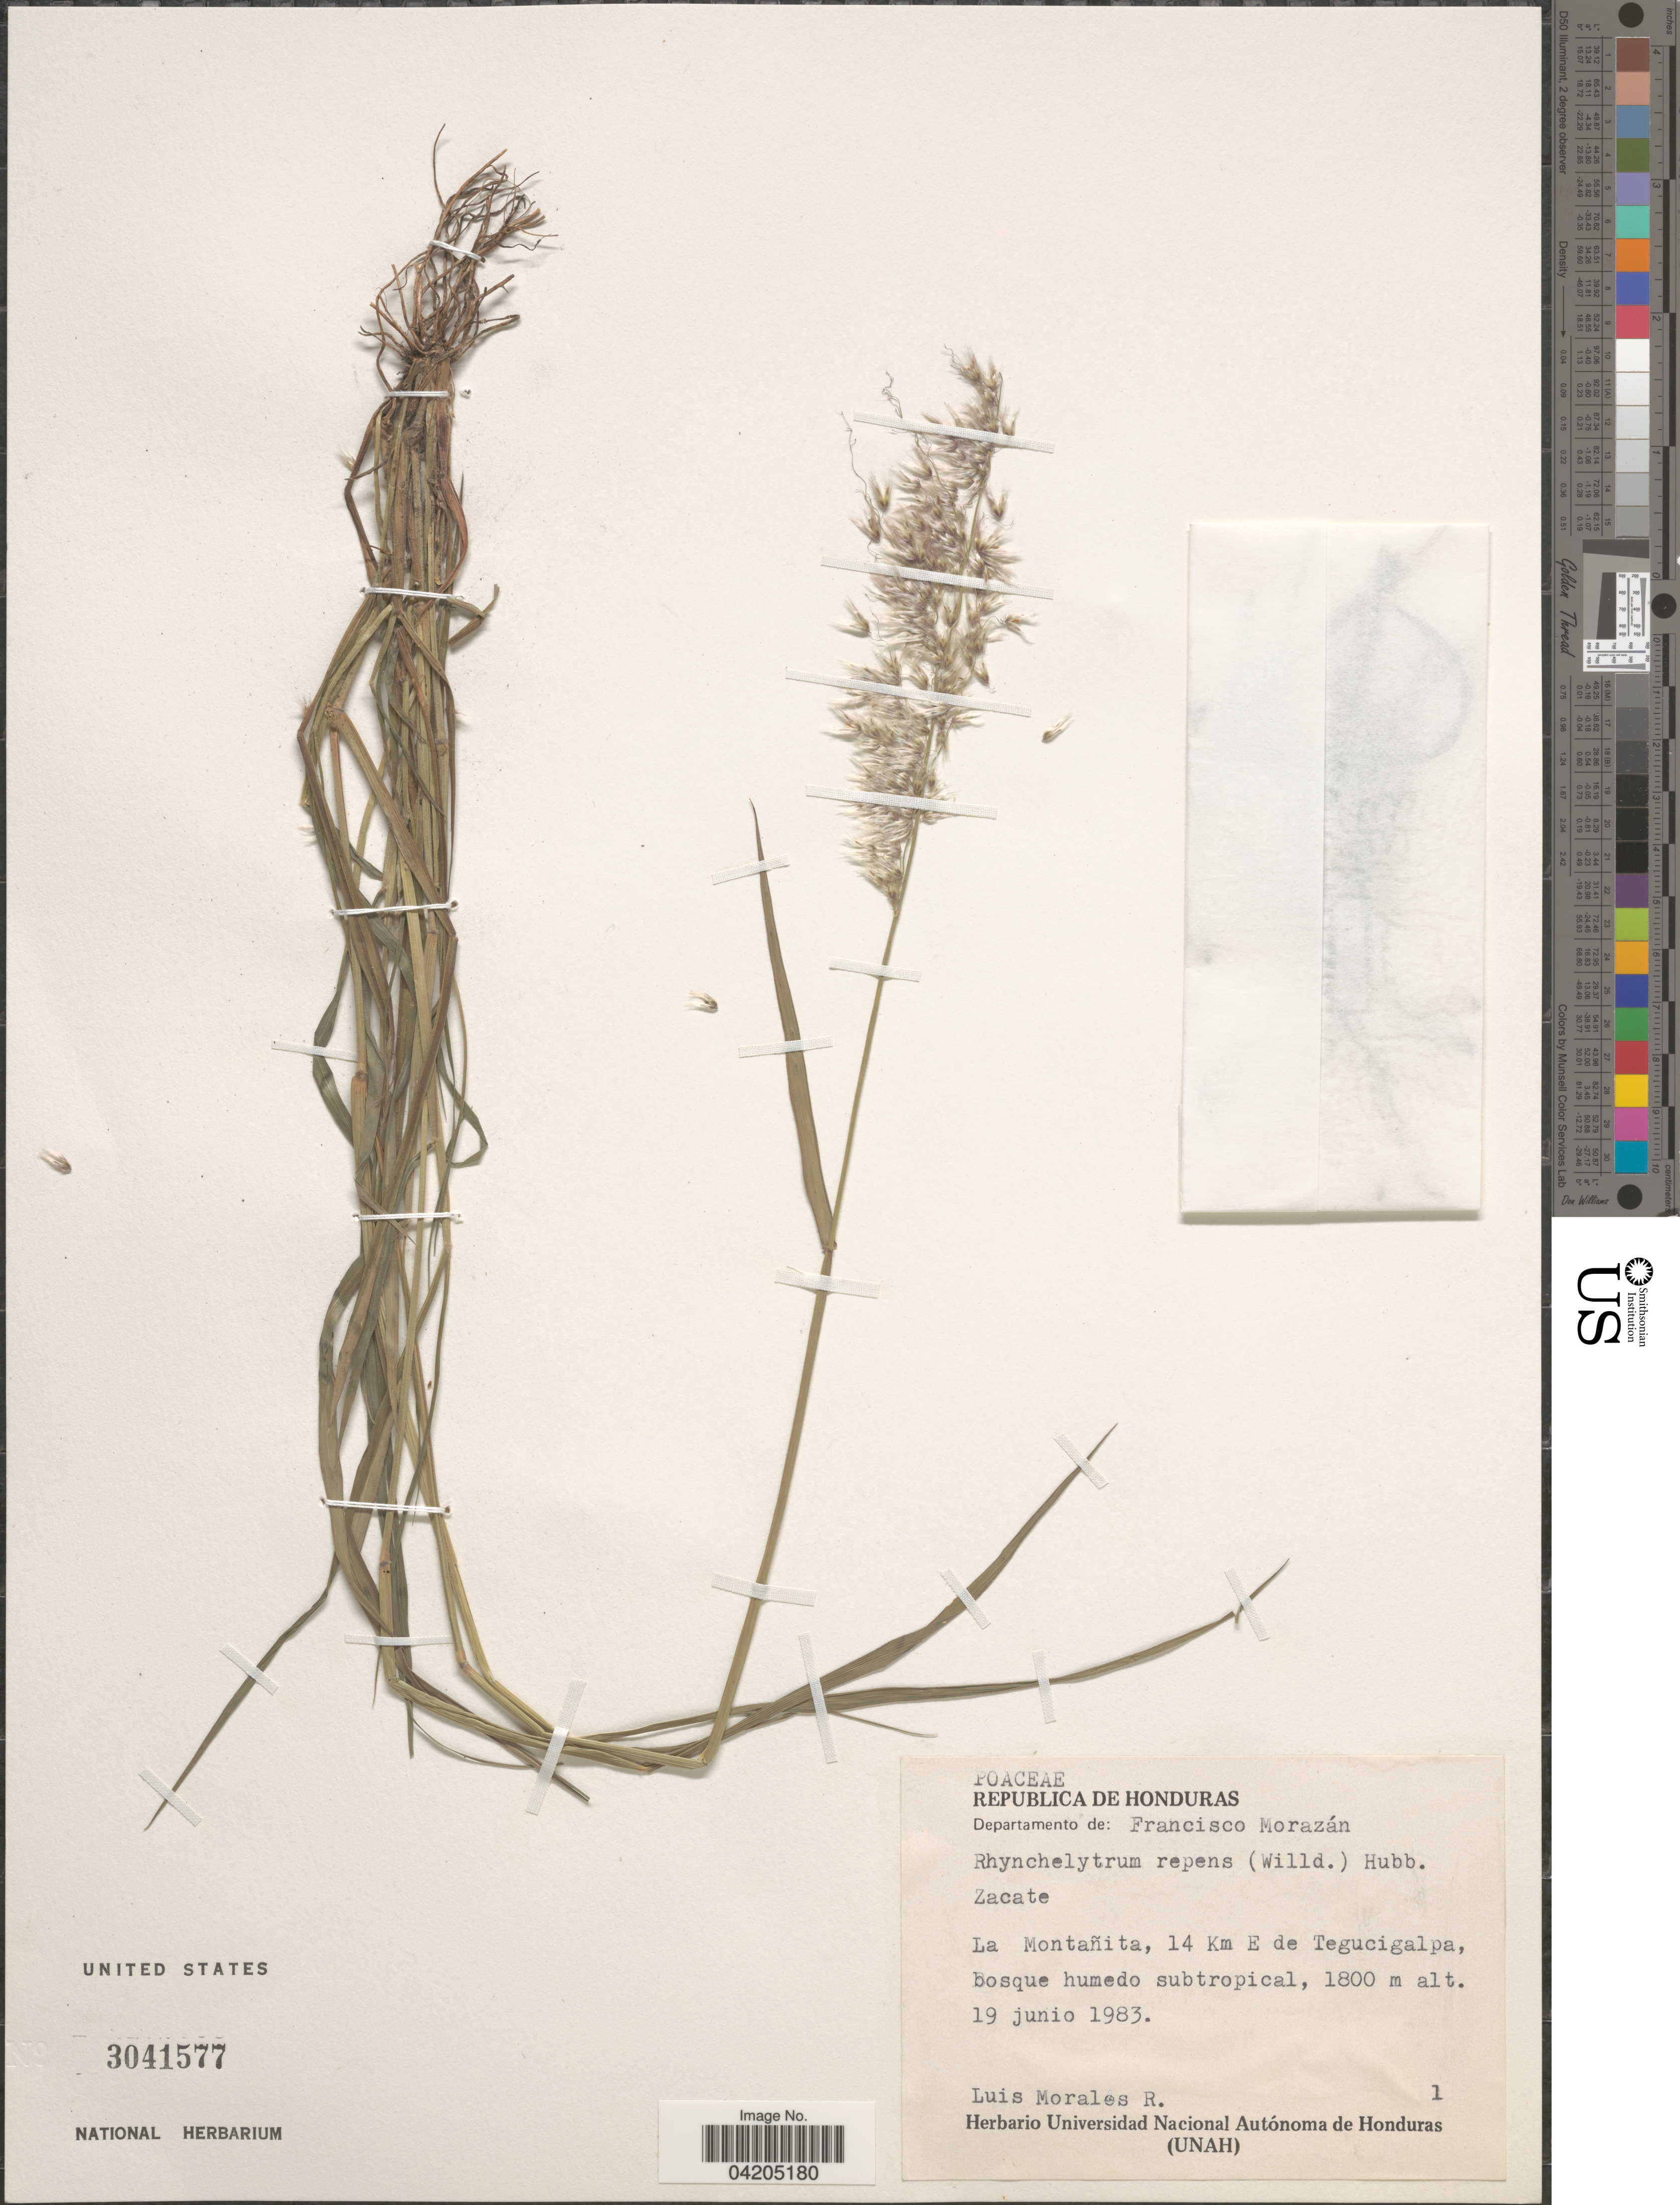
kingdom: Plantae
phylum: Tracheophyta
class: Liliopsida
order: Poales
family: Poaceae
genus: Melinis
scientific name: Melinis repens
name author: (Willd.) Zizka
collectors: L. Morales R.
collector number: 1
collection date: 1983-06-19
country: Honduras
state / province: Fco. Morazán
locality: Departamento de: Francisco Morazán. Zacate. La Montañita, 14 Km E de Tegucigalpa.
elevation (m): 1800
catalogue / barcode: US 3041577